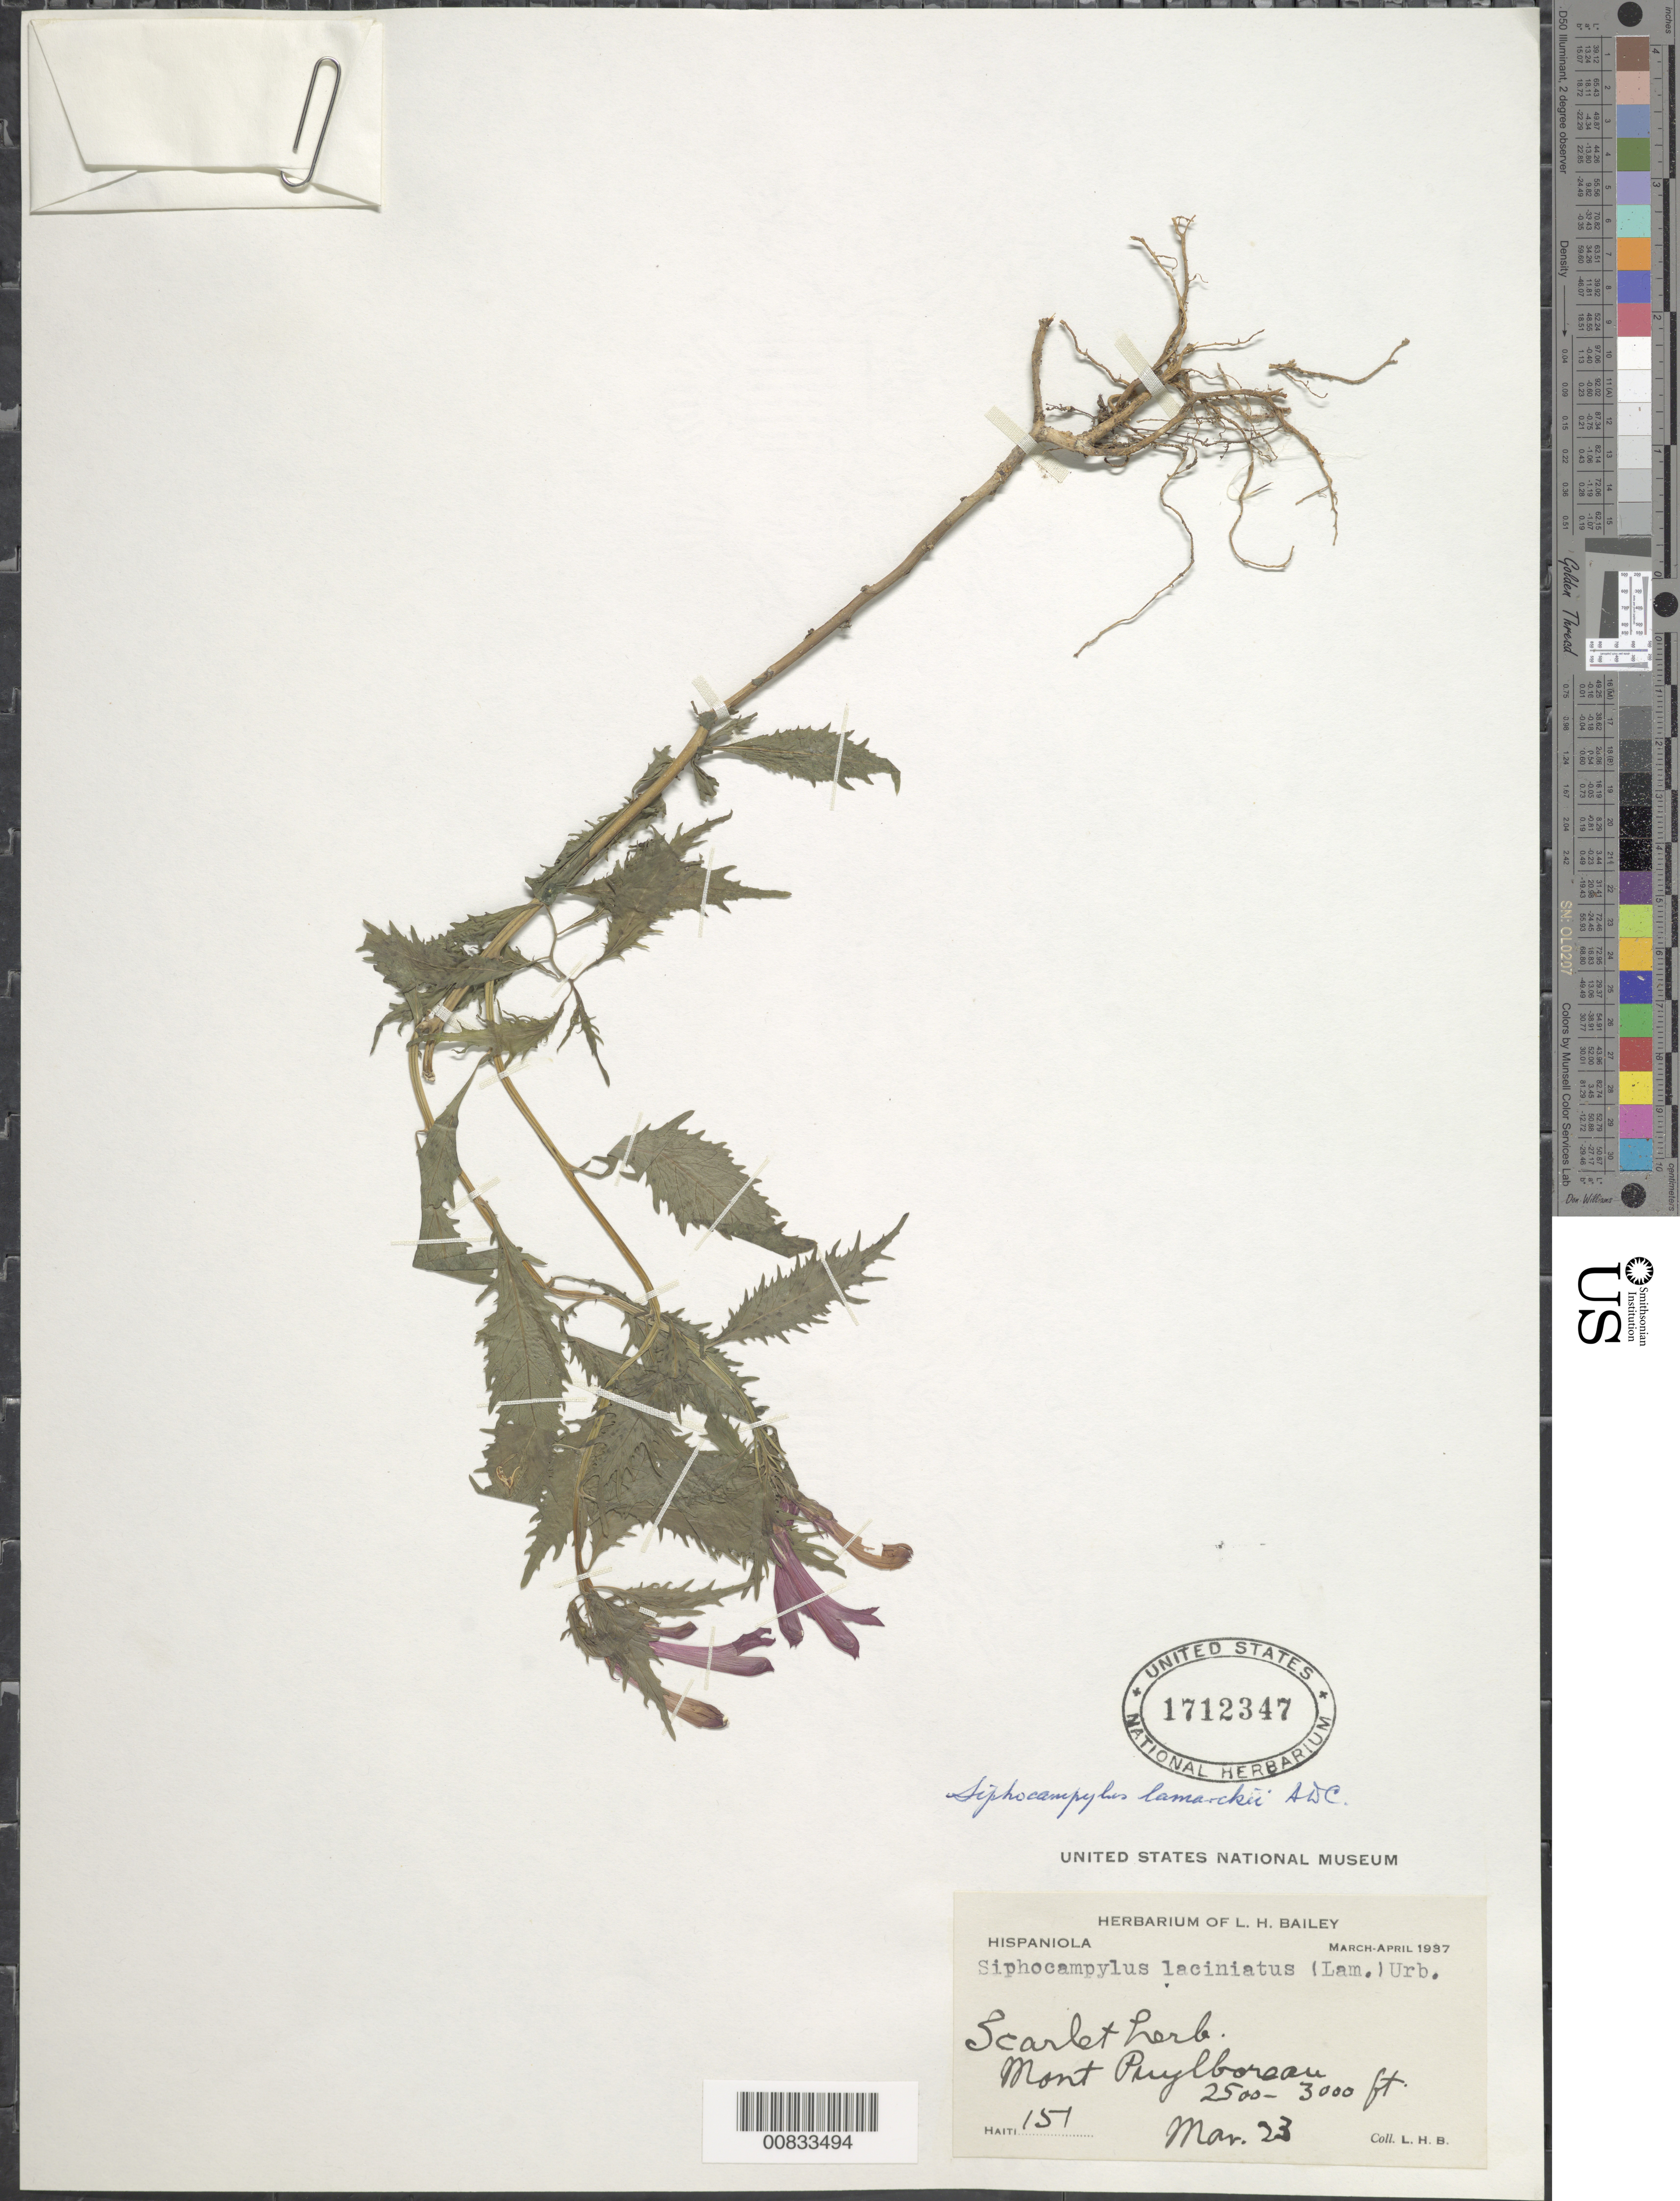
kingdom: Plantae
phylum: Tracheophyta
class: Magnoliopsida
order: Asterales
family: Campanulaceae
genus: Siphocampylus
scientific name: Siphocampylus lamarckii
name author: A. DC.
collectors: L. H. Bailey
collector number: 151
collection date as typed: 23 Mar 1937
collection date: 1937-03-23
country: Haiti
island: Hispaniola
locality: Mont "Parylboreau"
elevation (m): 762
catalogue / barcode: US 1712347